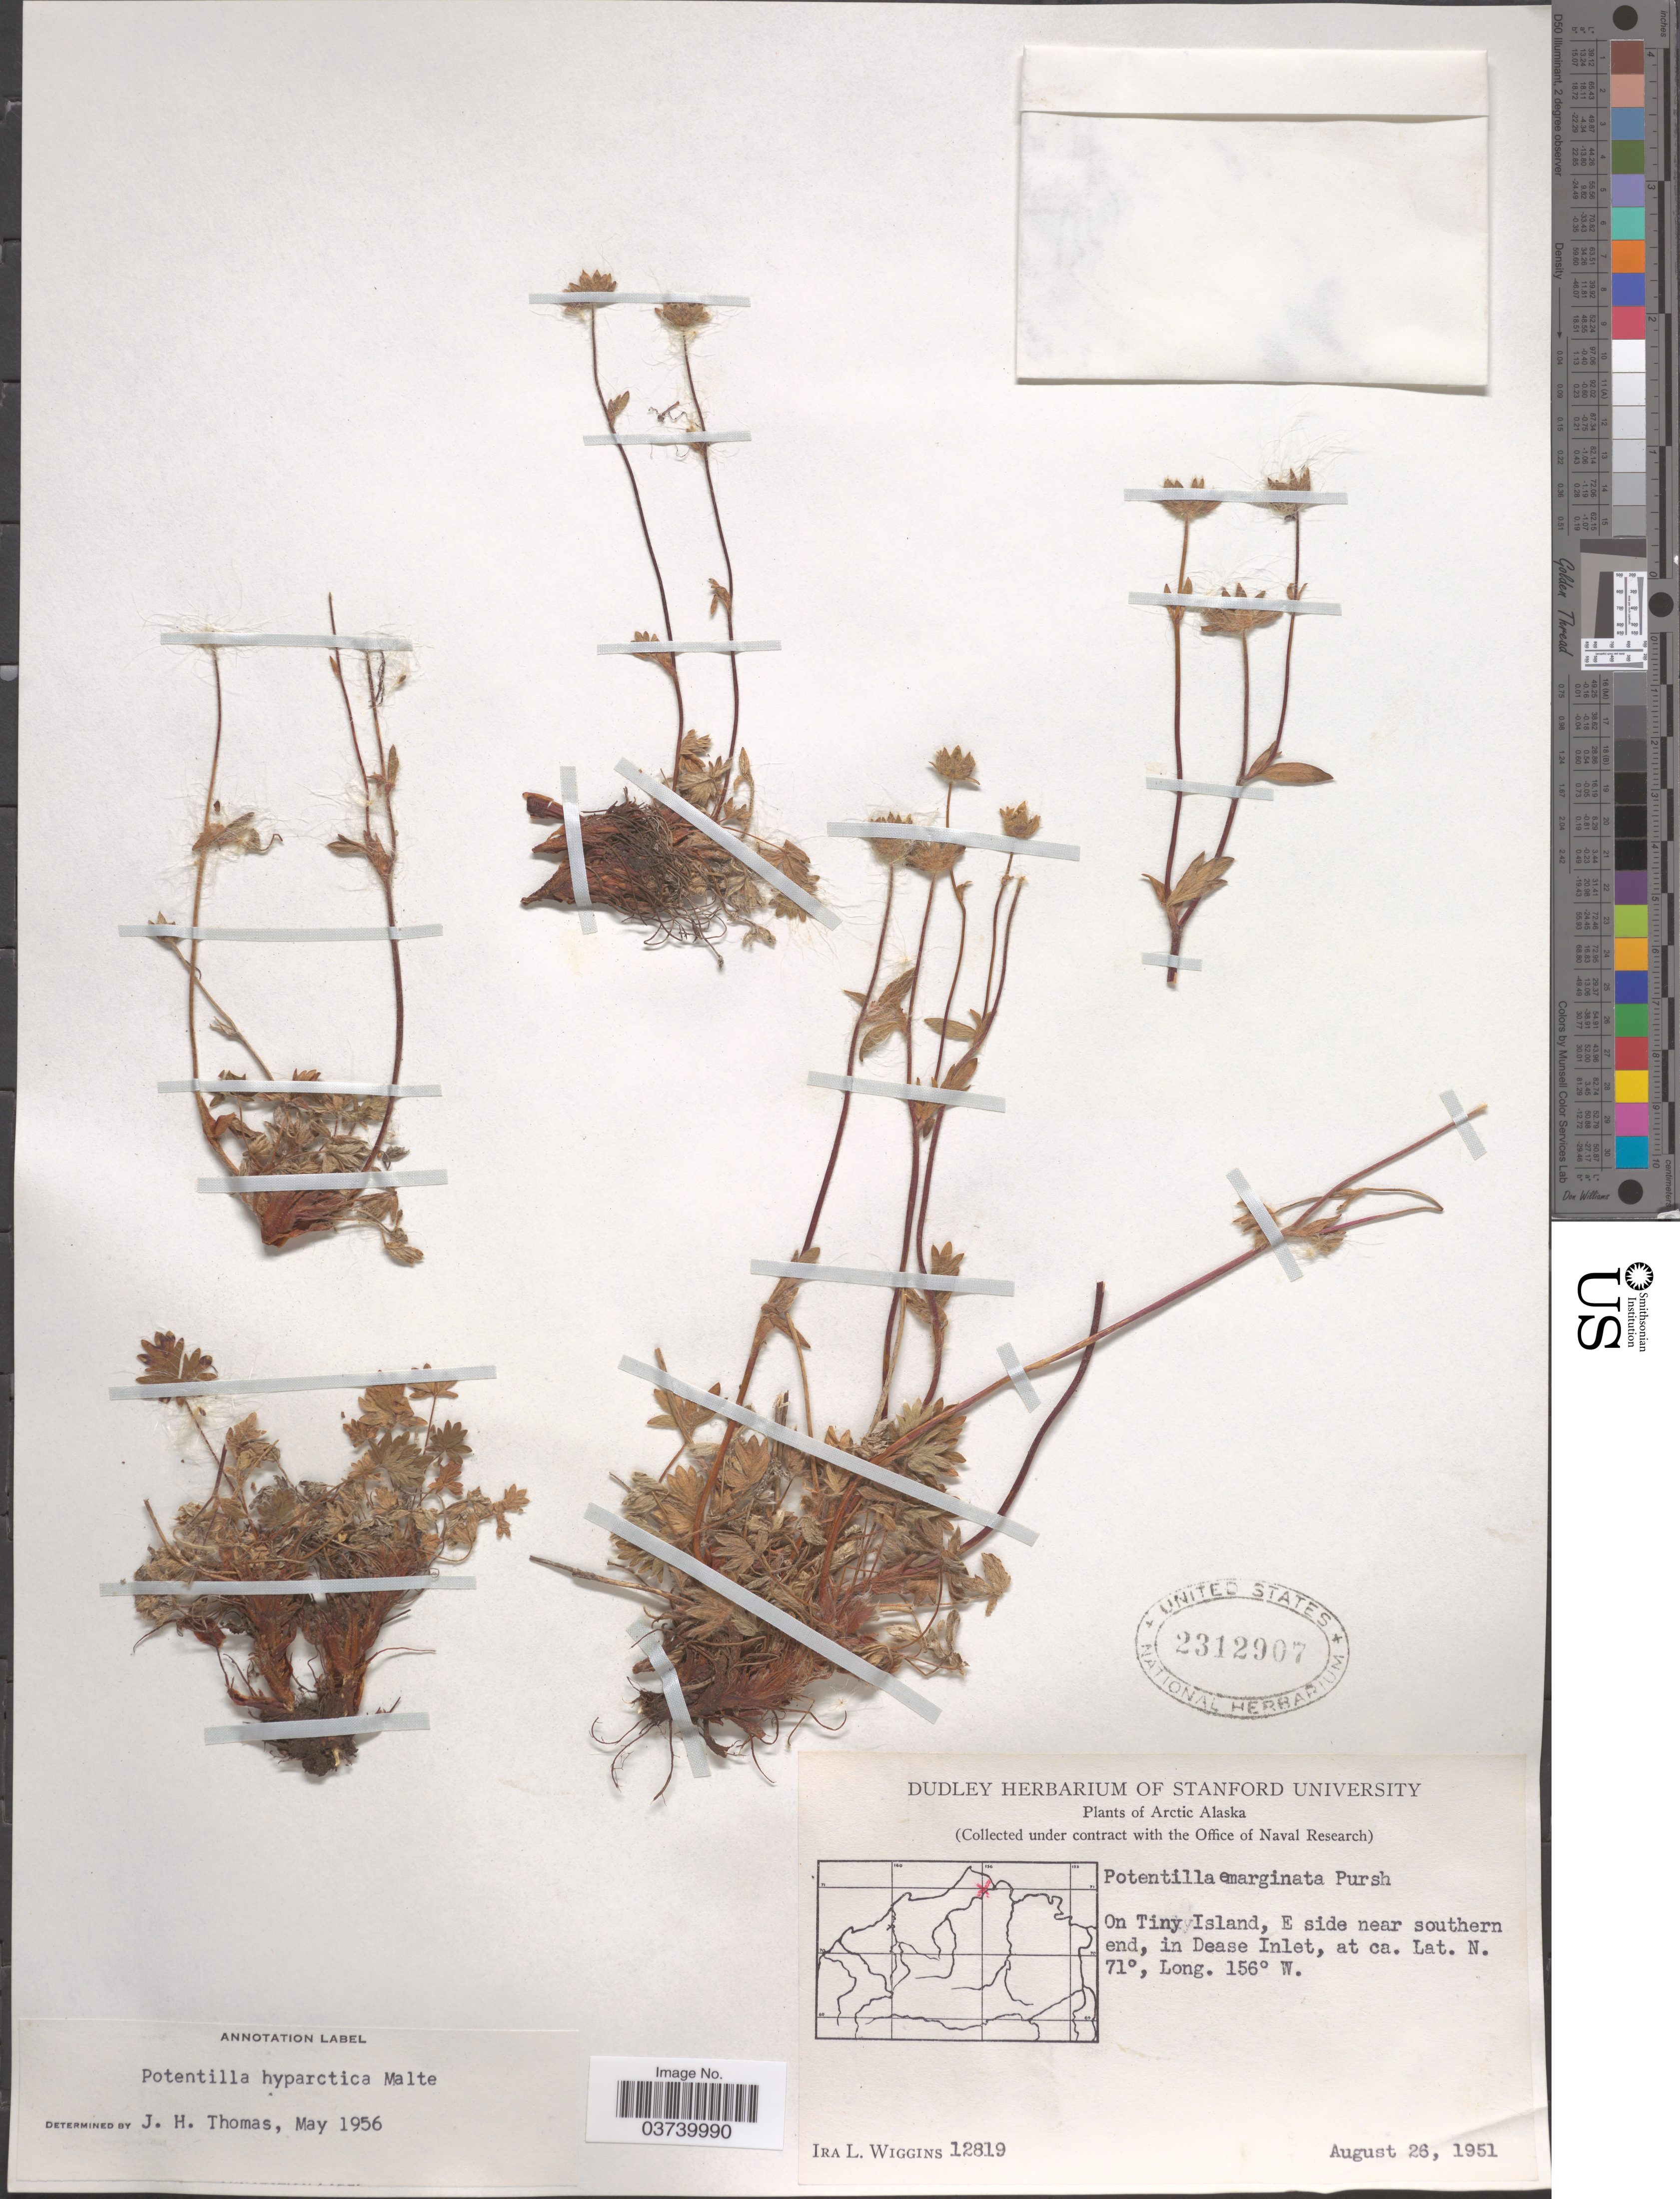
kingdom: Plantae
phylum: Tracheophyta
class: Magnoliopsida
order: Rosales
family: Rosaceae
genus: Potentilla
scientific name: Potentilla hyparctica subsp. hyparctica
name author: Malte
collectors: I. L. Wiggins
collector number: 12819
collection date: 1951-08-26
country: United States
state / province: Alaska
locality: Arctic Alaska. On Tiny Island, E side near southern end, in Dease Inlet.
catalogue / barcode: US 2312907